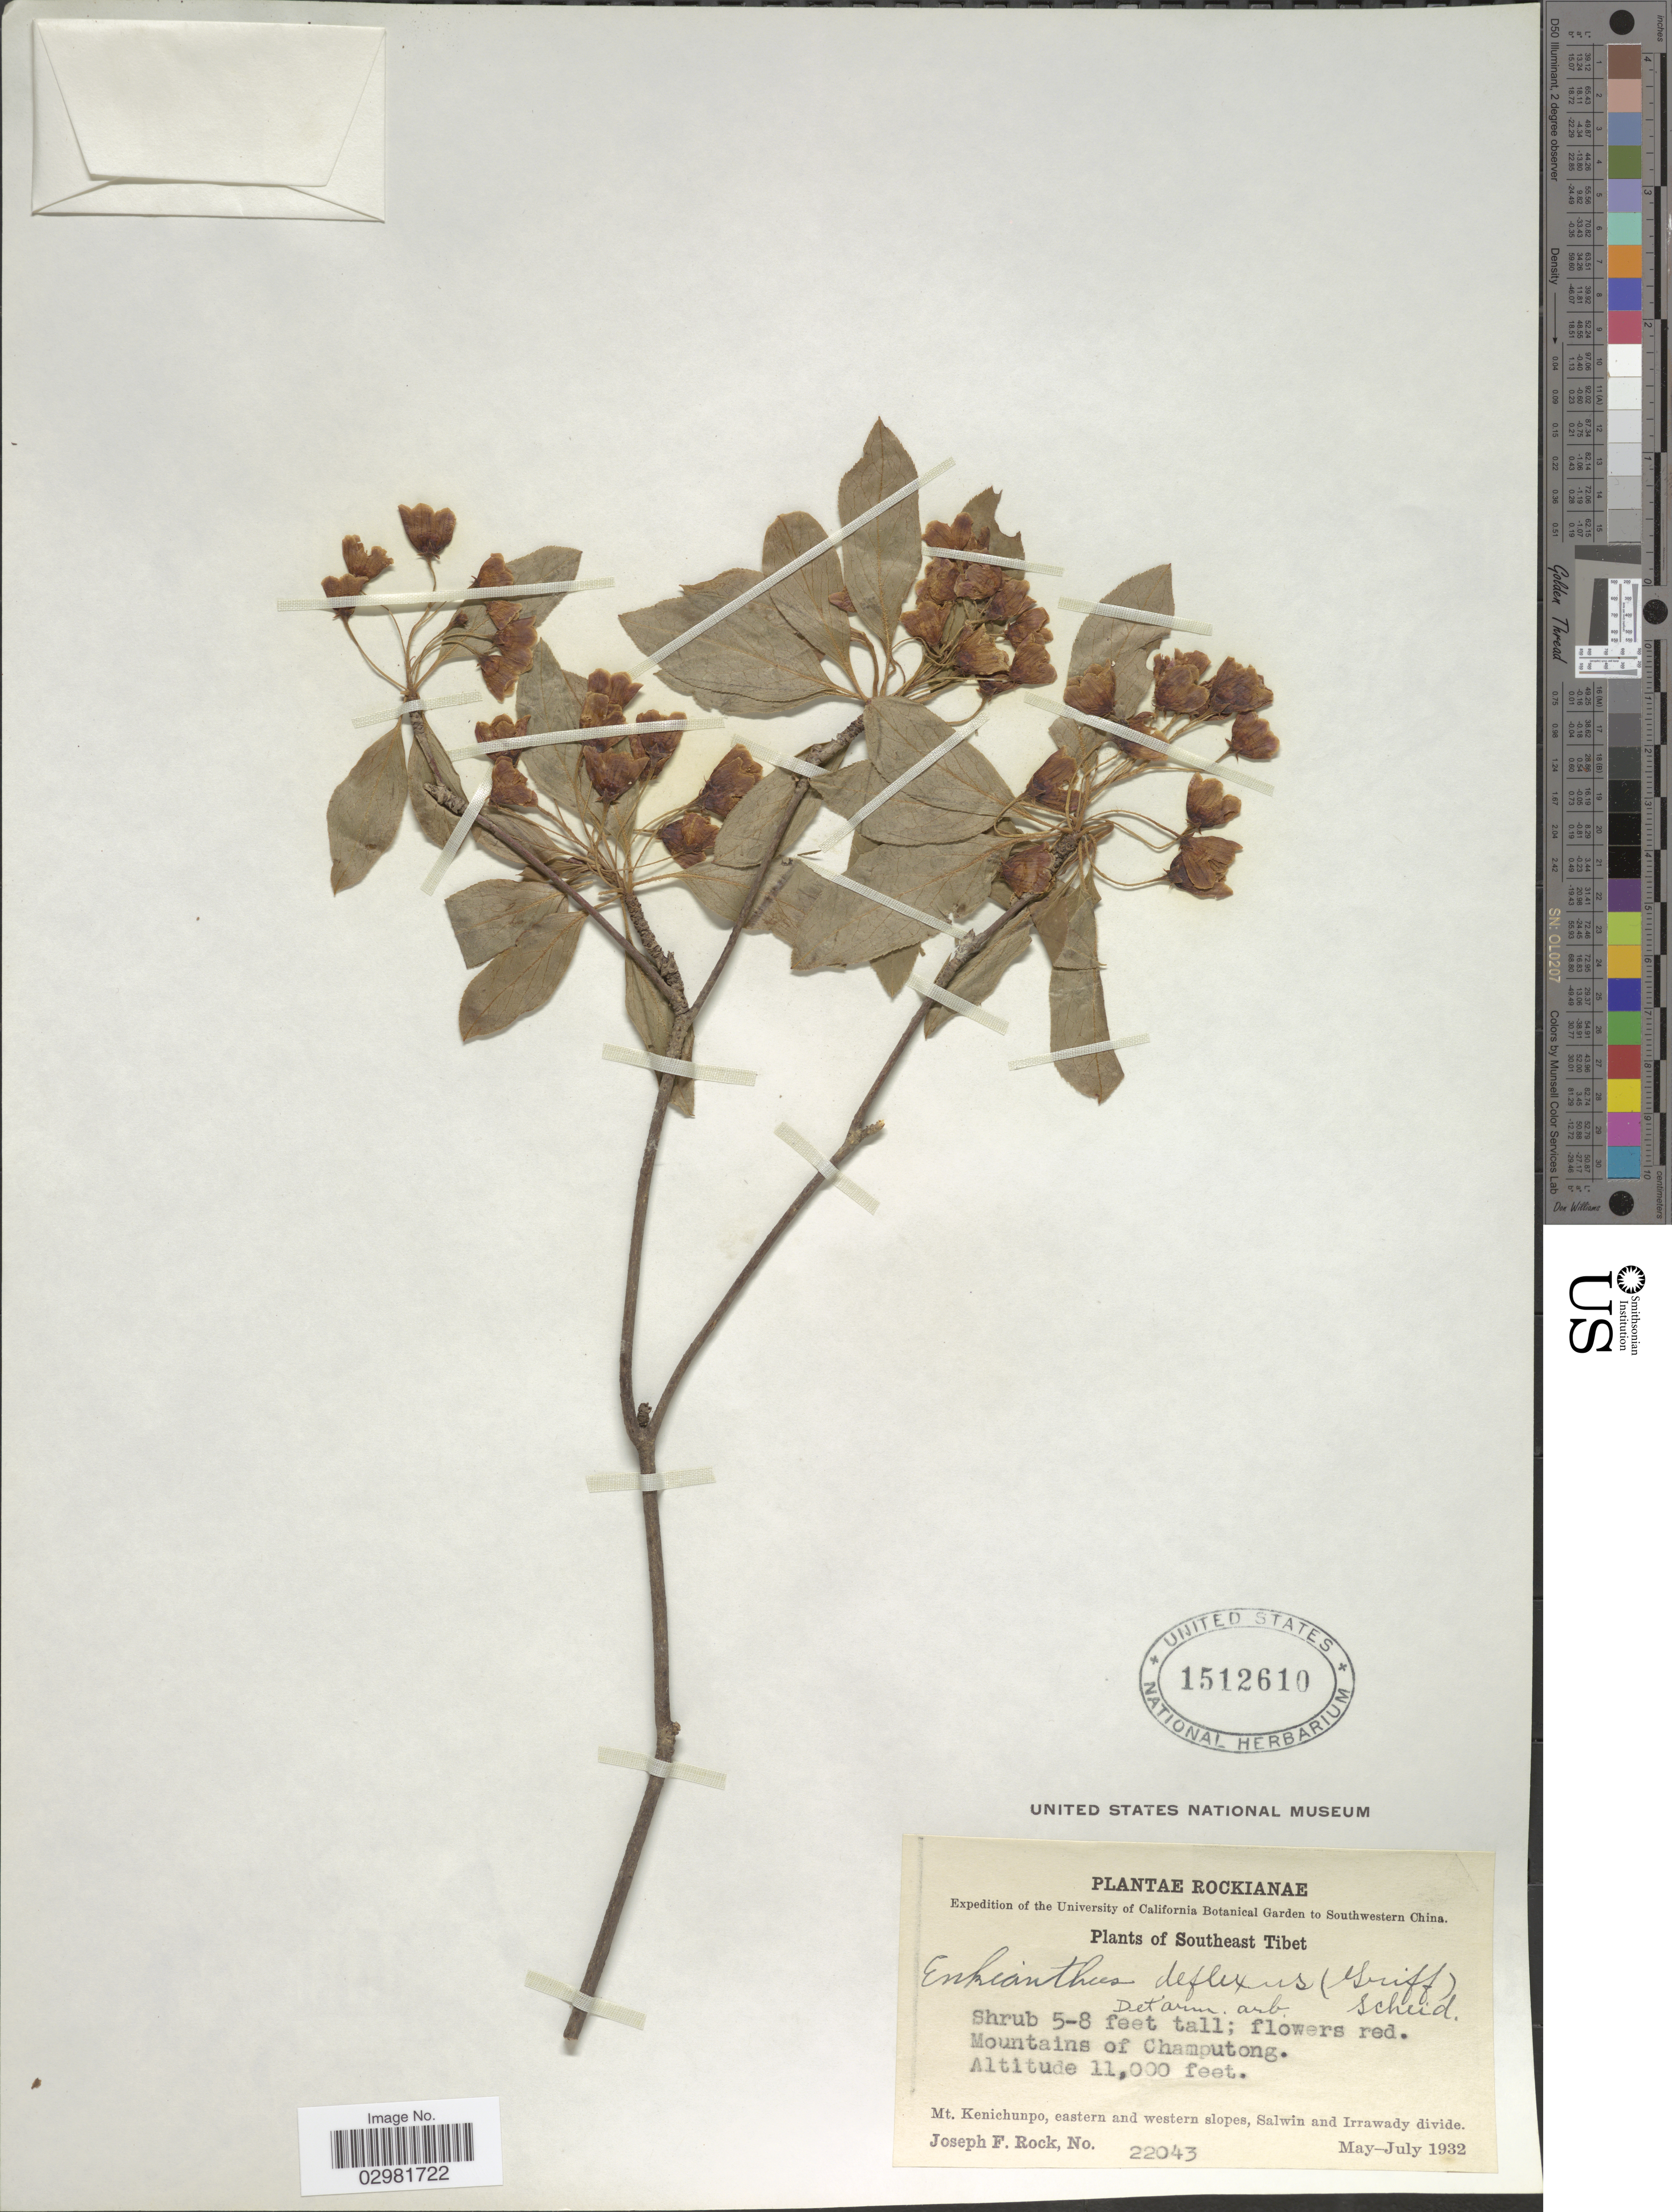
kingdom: Plantae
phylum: Tracheophyta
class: Magnoliopsida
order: Ericales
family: Ericaceae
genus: Enkianthus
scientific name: Enkianthus deflexus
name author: (Griff.) C.K. Schneid.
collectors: J. F. Rock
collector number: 22043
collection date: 1932-05/1932-07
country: China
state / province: Xizang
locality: Southwestern China. Southeast Tibet. Mountains of Champutong. Mt. Kenichunpo, eastern and western slopes, Salwin and Irrawady divide.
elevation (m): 3353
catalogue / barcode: US 1512610